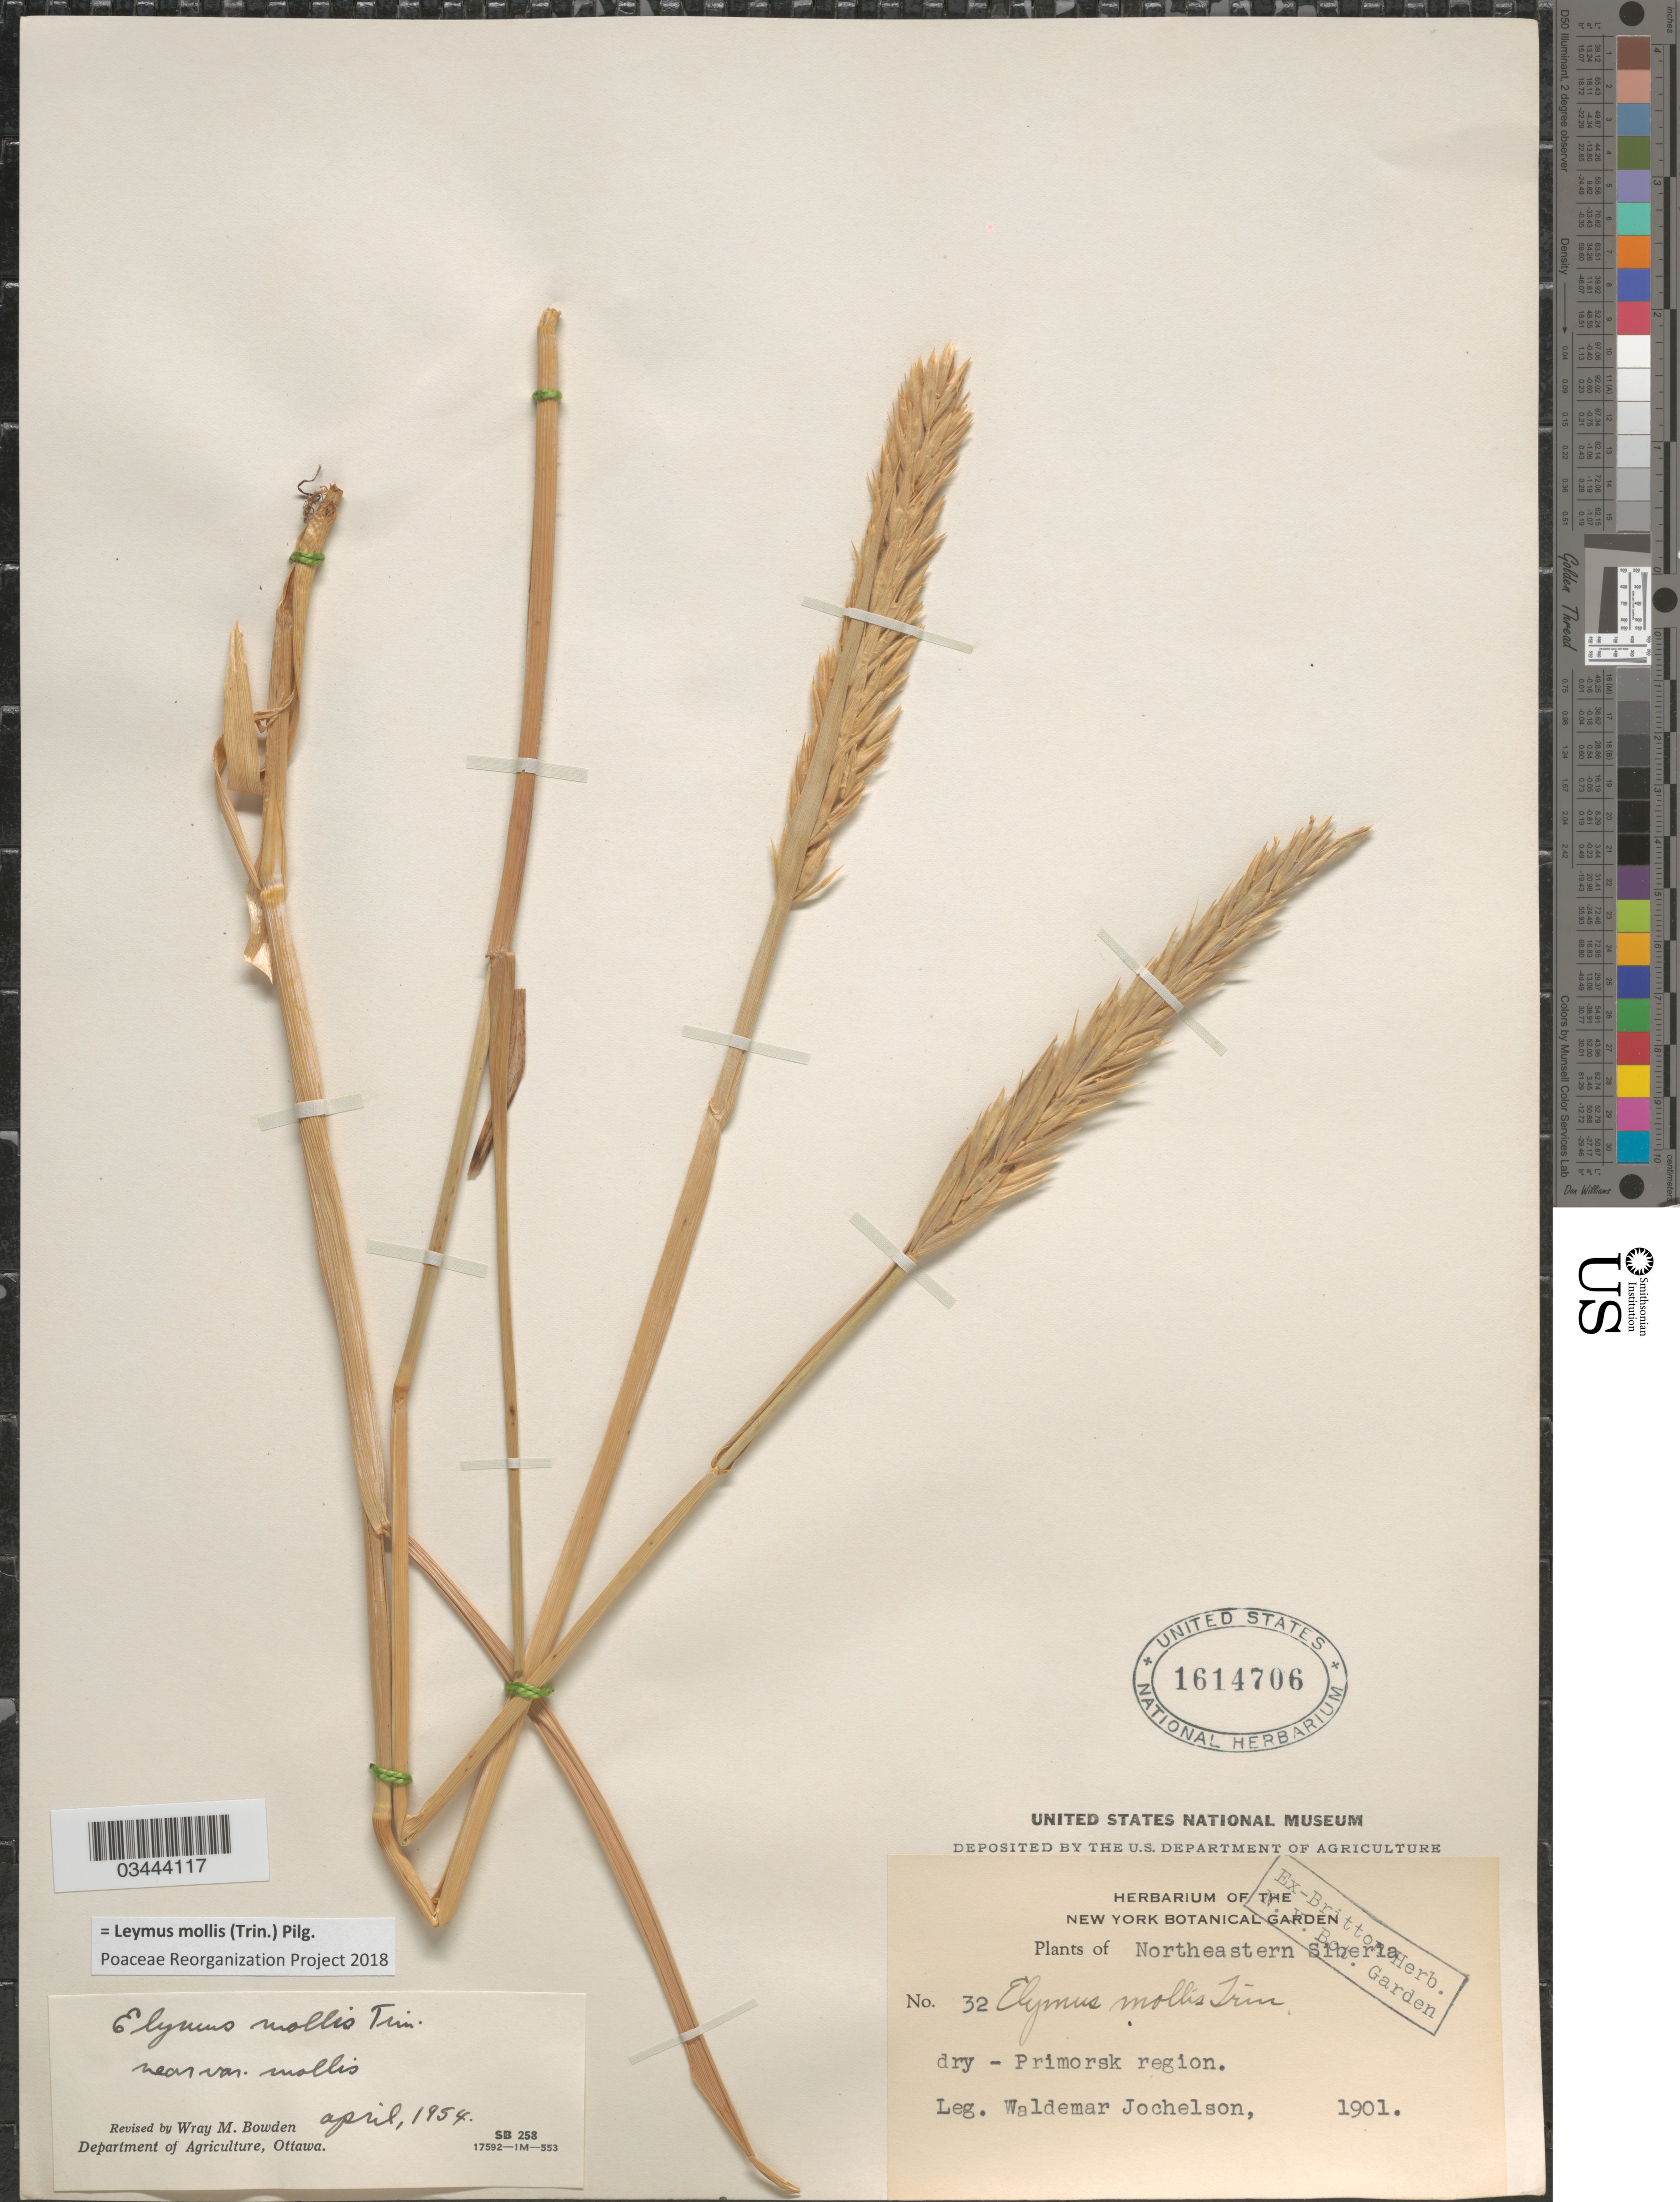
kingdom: Plantae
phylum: Tracheophyta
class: Liliopsida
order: Poales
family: Poaceae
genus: Leymus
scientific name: Leymus mollis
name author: (Trin.) Pilg.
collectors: W. Jochelson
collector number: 32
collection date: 1901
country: Russian Federation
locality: Northeastern Siberia. Dry - Primorsk region.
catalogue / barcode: US 1614706